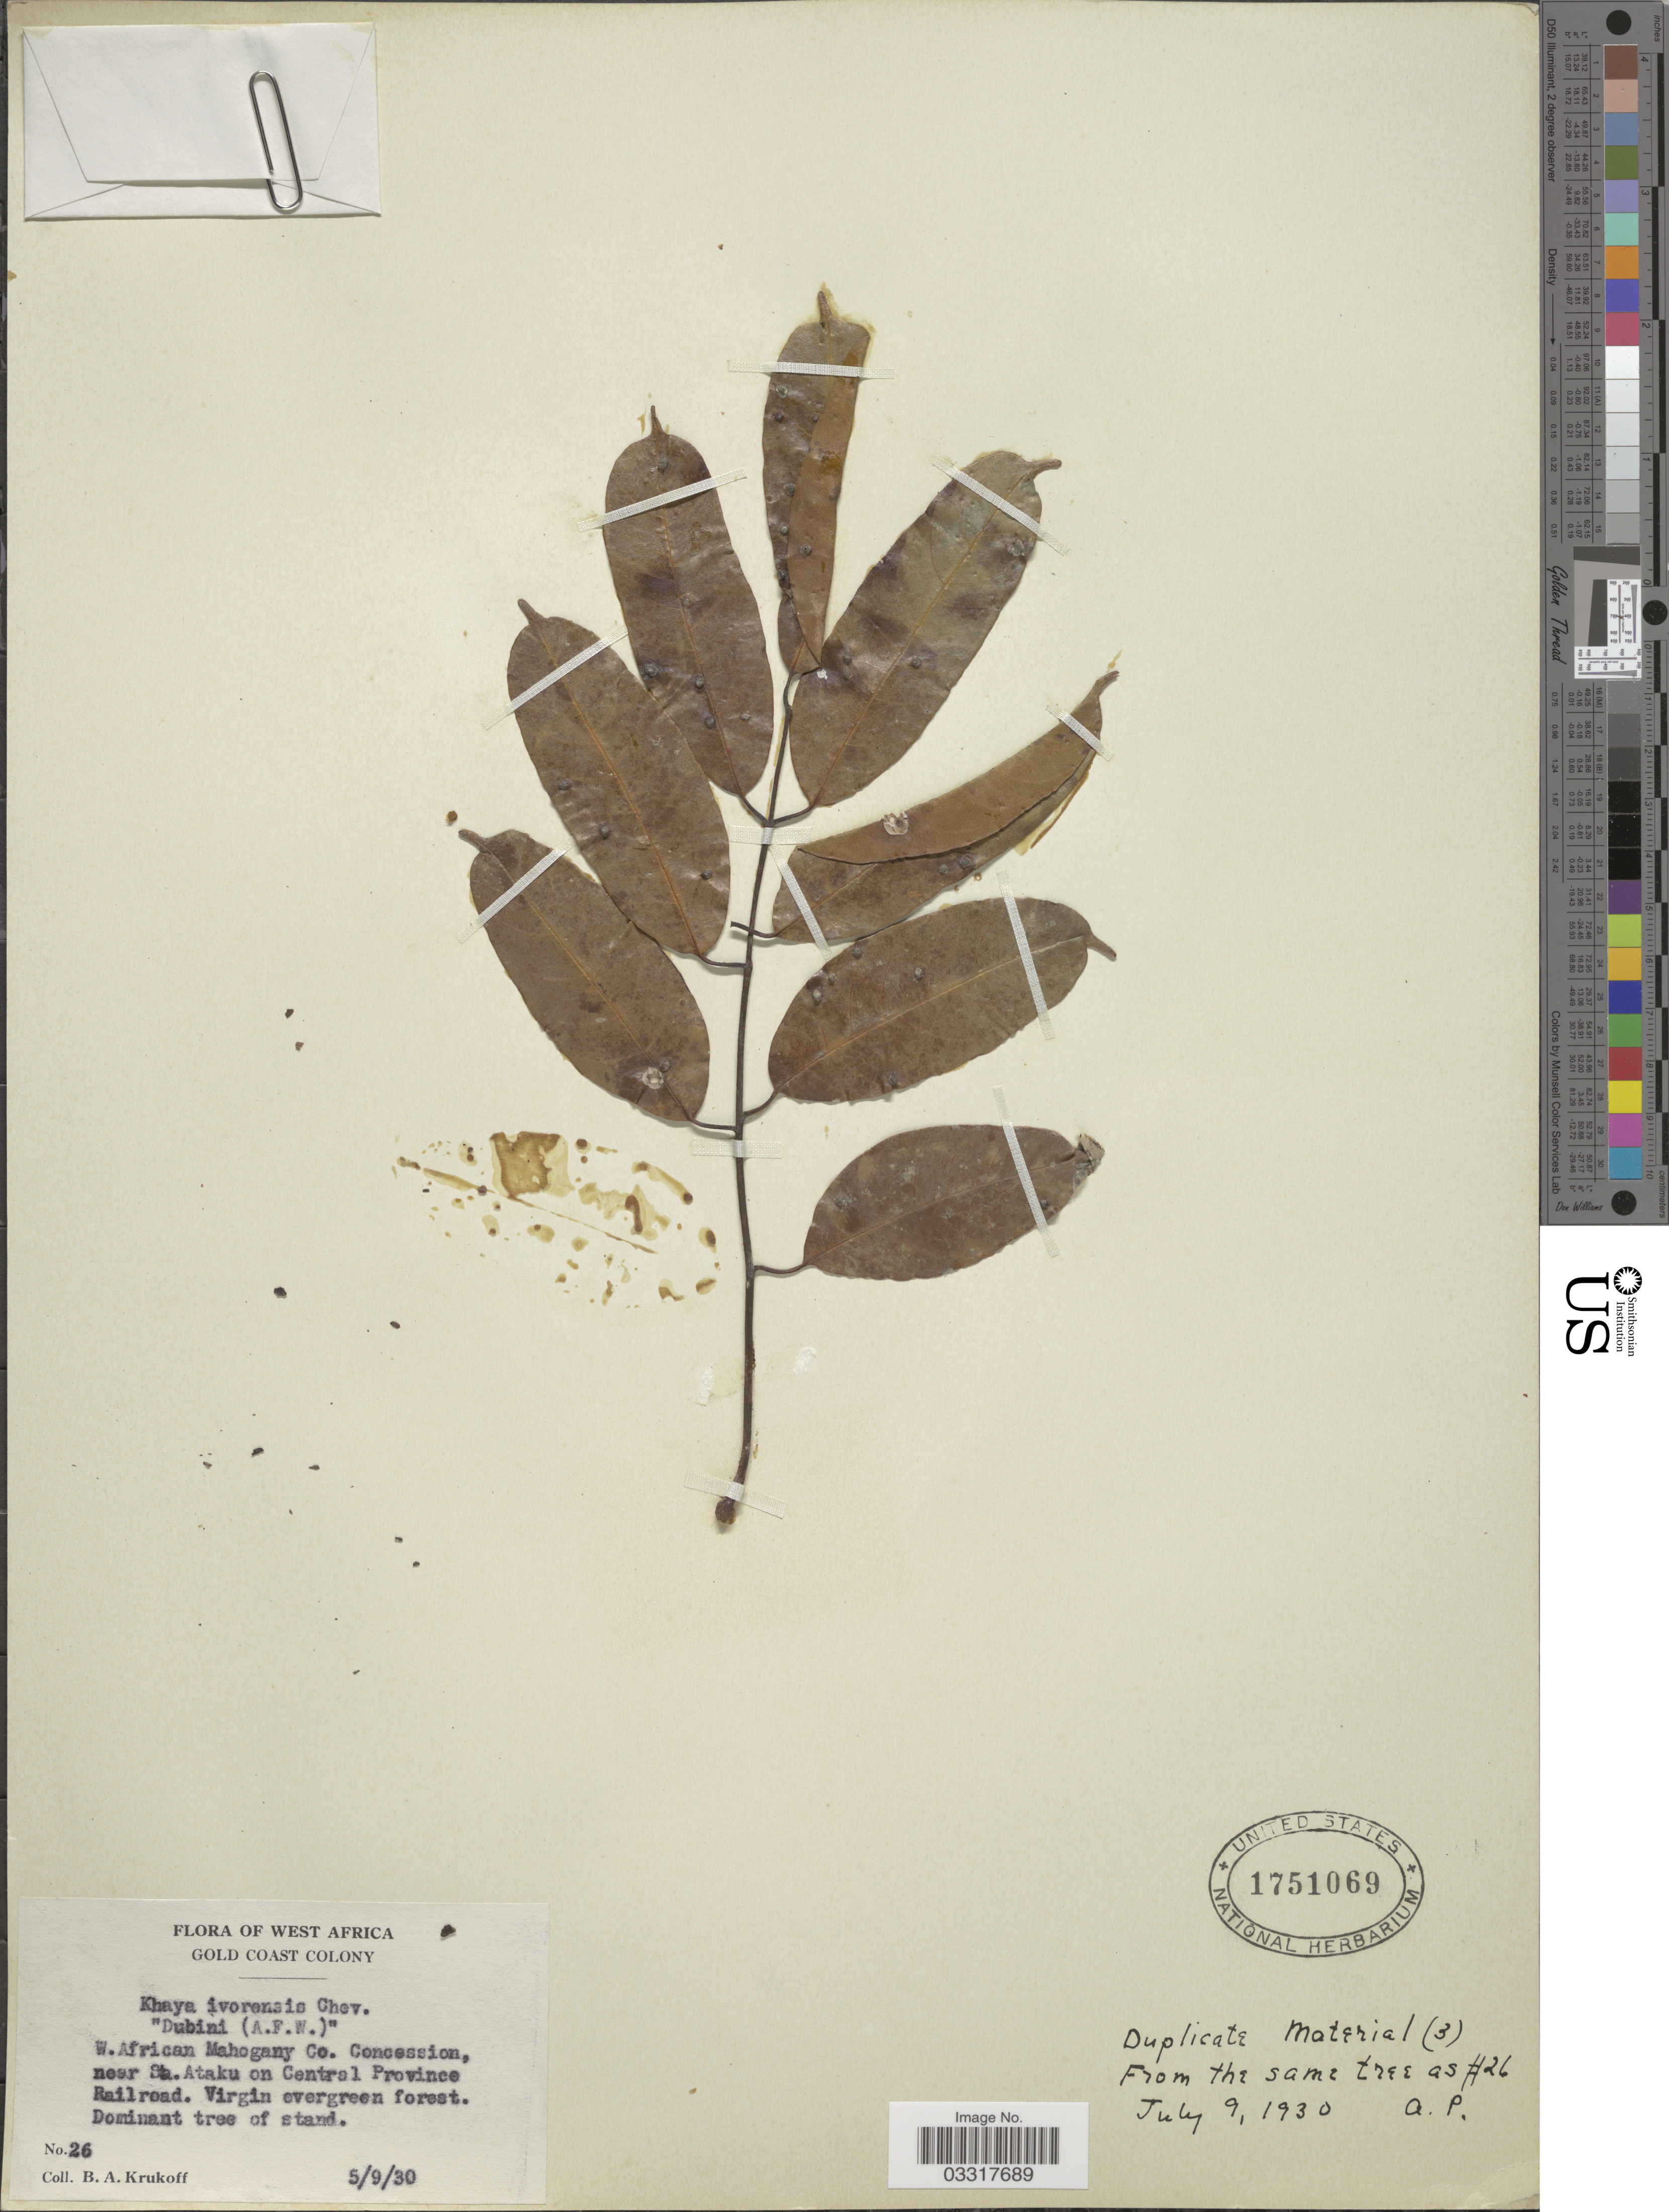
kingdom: Plantae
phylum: Tracheophyta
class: Magnoliopsida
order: Sapindales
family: Meliaceae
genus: Khaya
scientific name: Khaya ivorensis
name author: A. Chev.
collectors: B. A. Krukoff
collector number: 26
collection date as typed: Transcribed d/m/y: 5/9/30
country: Ghana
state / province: Central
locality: West Africa, Gold Coast Colony, W. African Mahogany Co. Concession, near Sta. Ataku on Central Province Railroad.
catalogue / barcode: US 1751069